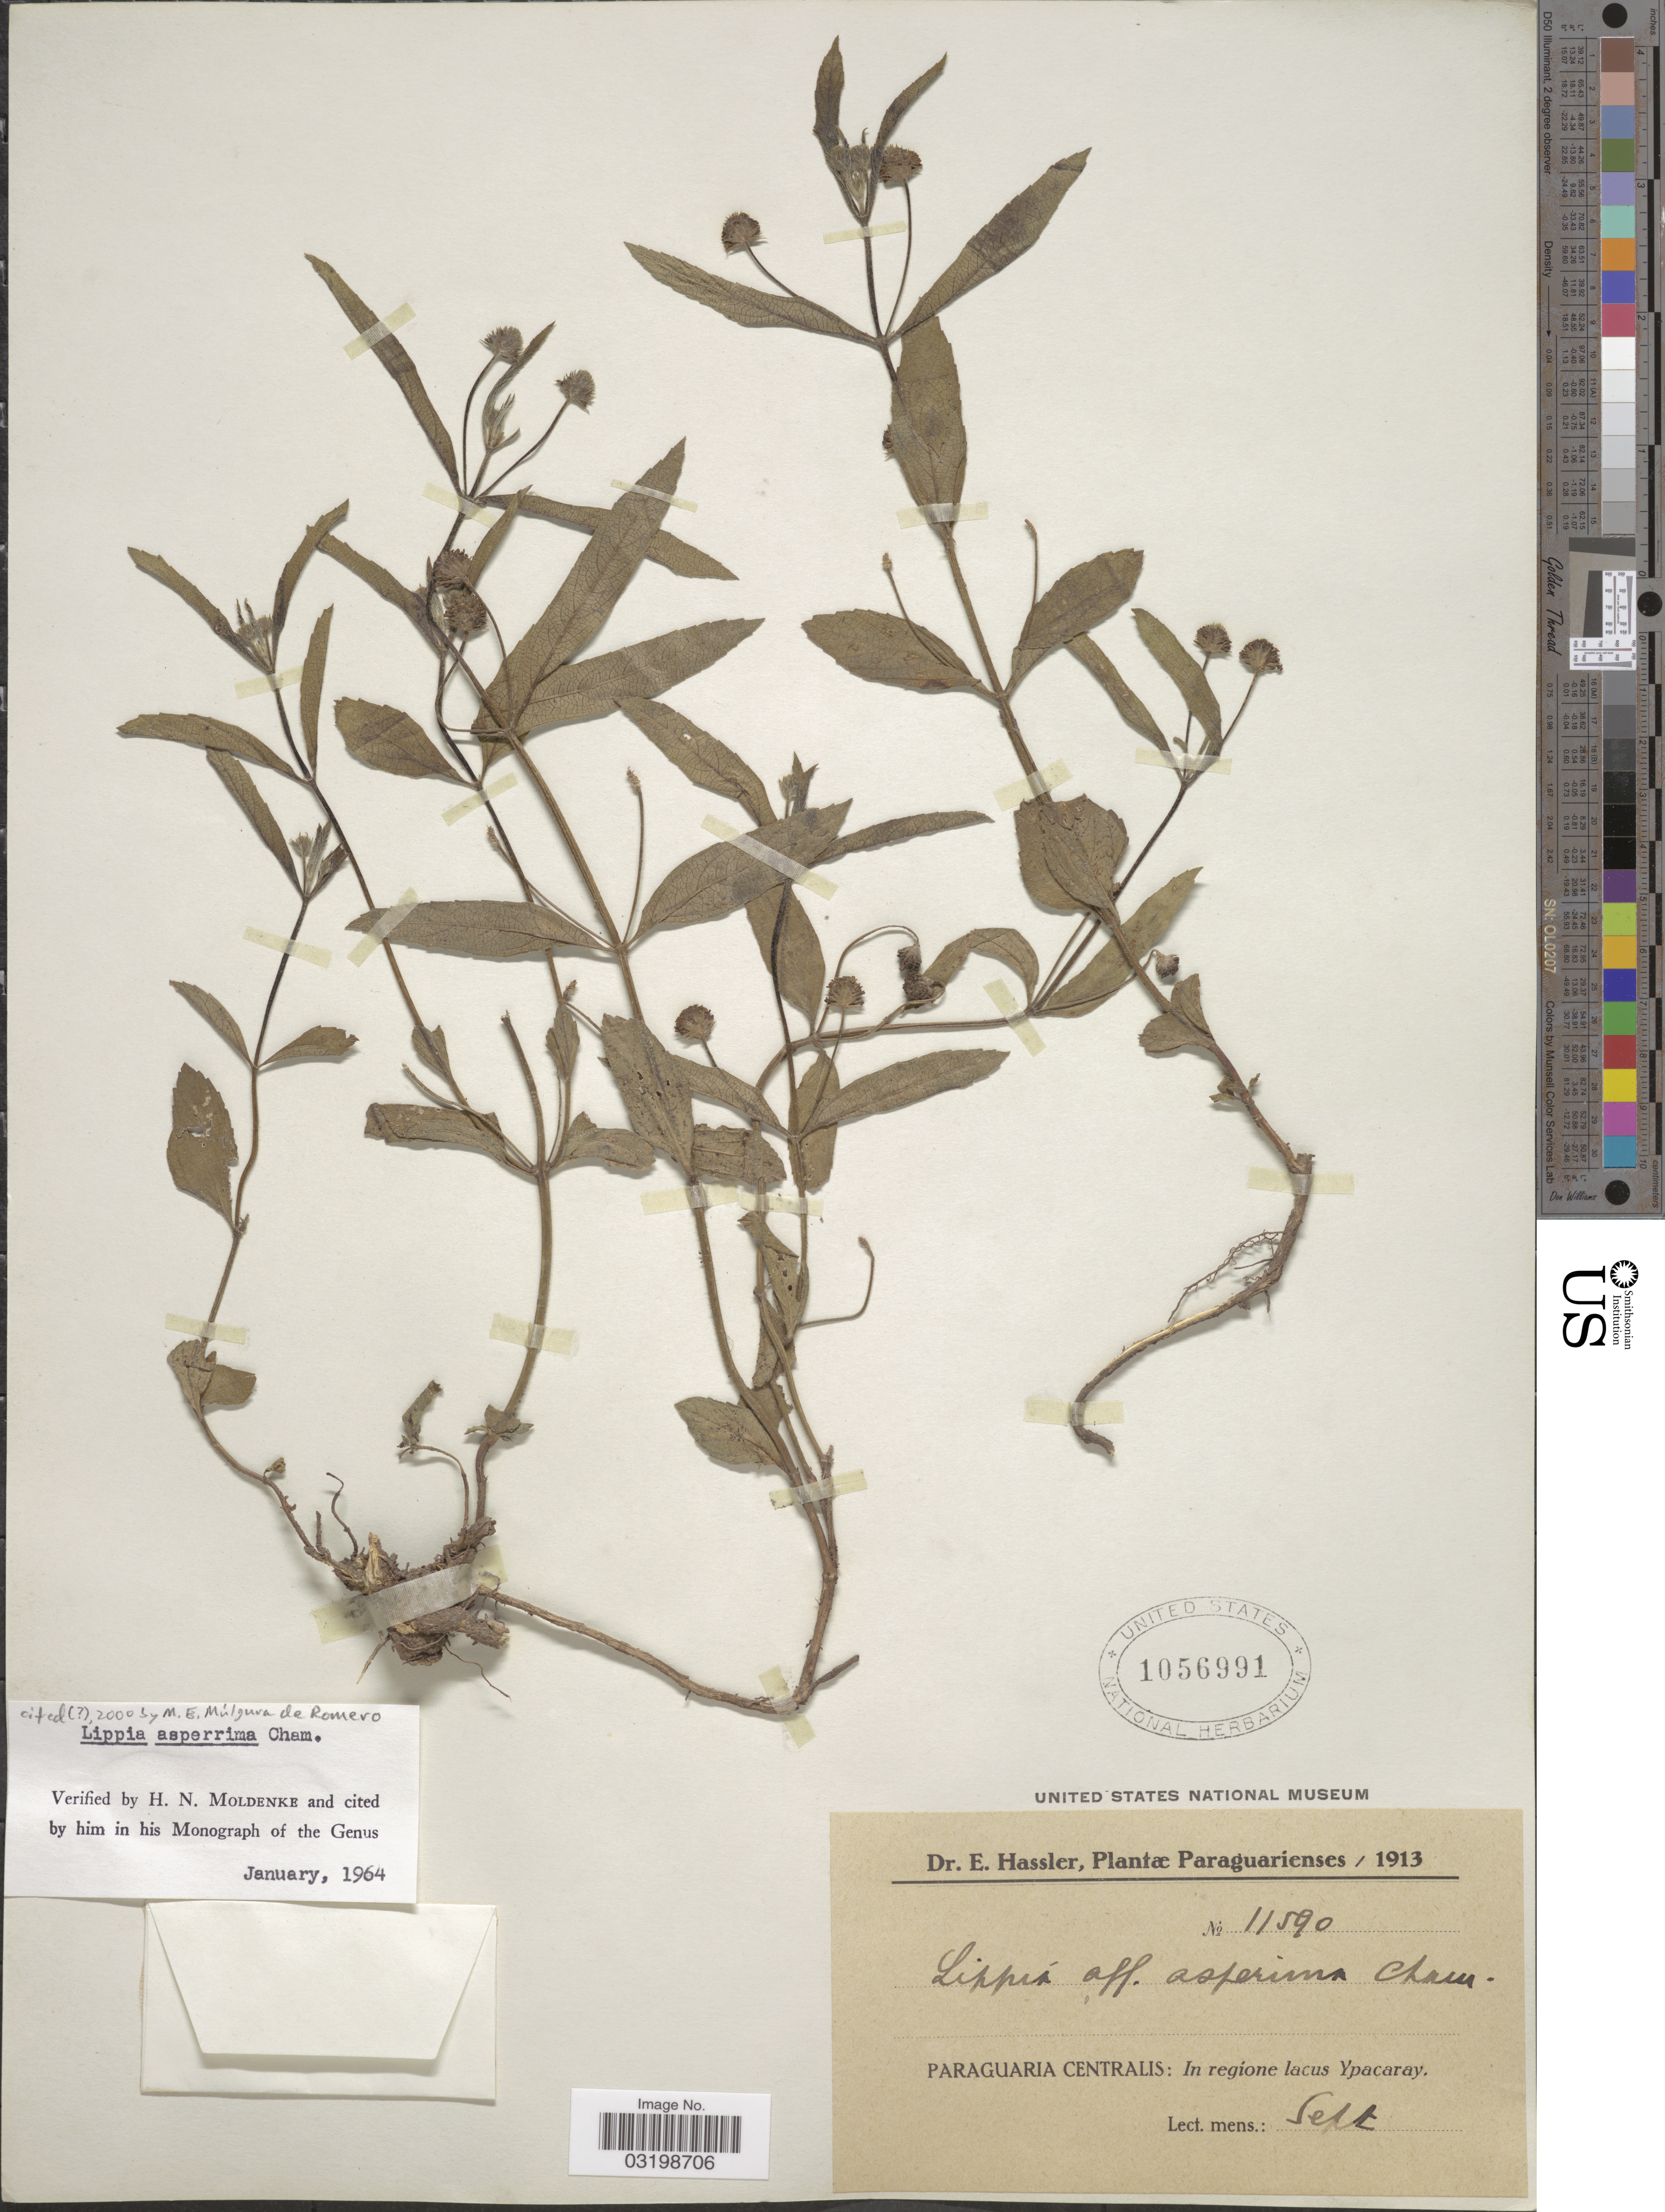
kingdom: Plantae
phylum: Tracheophyta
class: Magnoliopsida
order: Lamiales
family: Verbenaceae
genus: Lippia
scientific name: Lippia morongii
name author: Kuntze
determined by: Mirra, Fabiana, (SI), Instituto de Botanica Darwinion (ARGENTINA)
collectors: E. Hassler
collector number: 11590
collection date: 1913-09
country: Paraguay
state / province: Paraguari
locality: Paraguaria Centralis: In regíone lacus Ypacaray.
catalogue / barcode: US 1056991